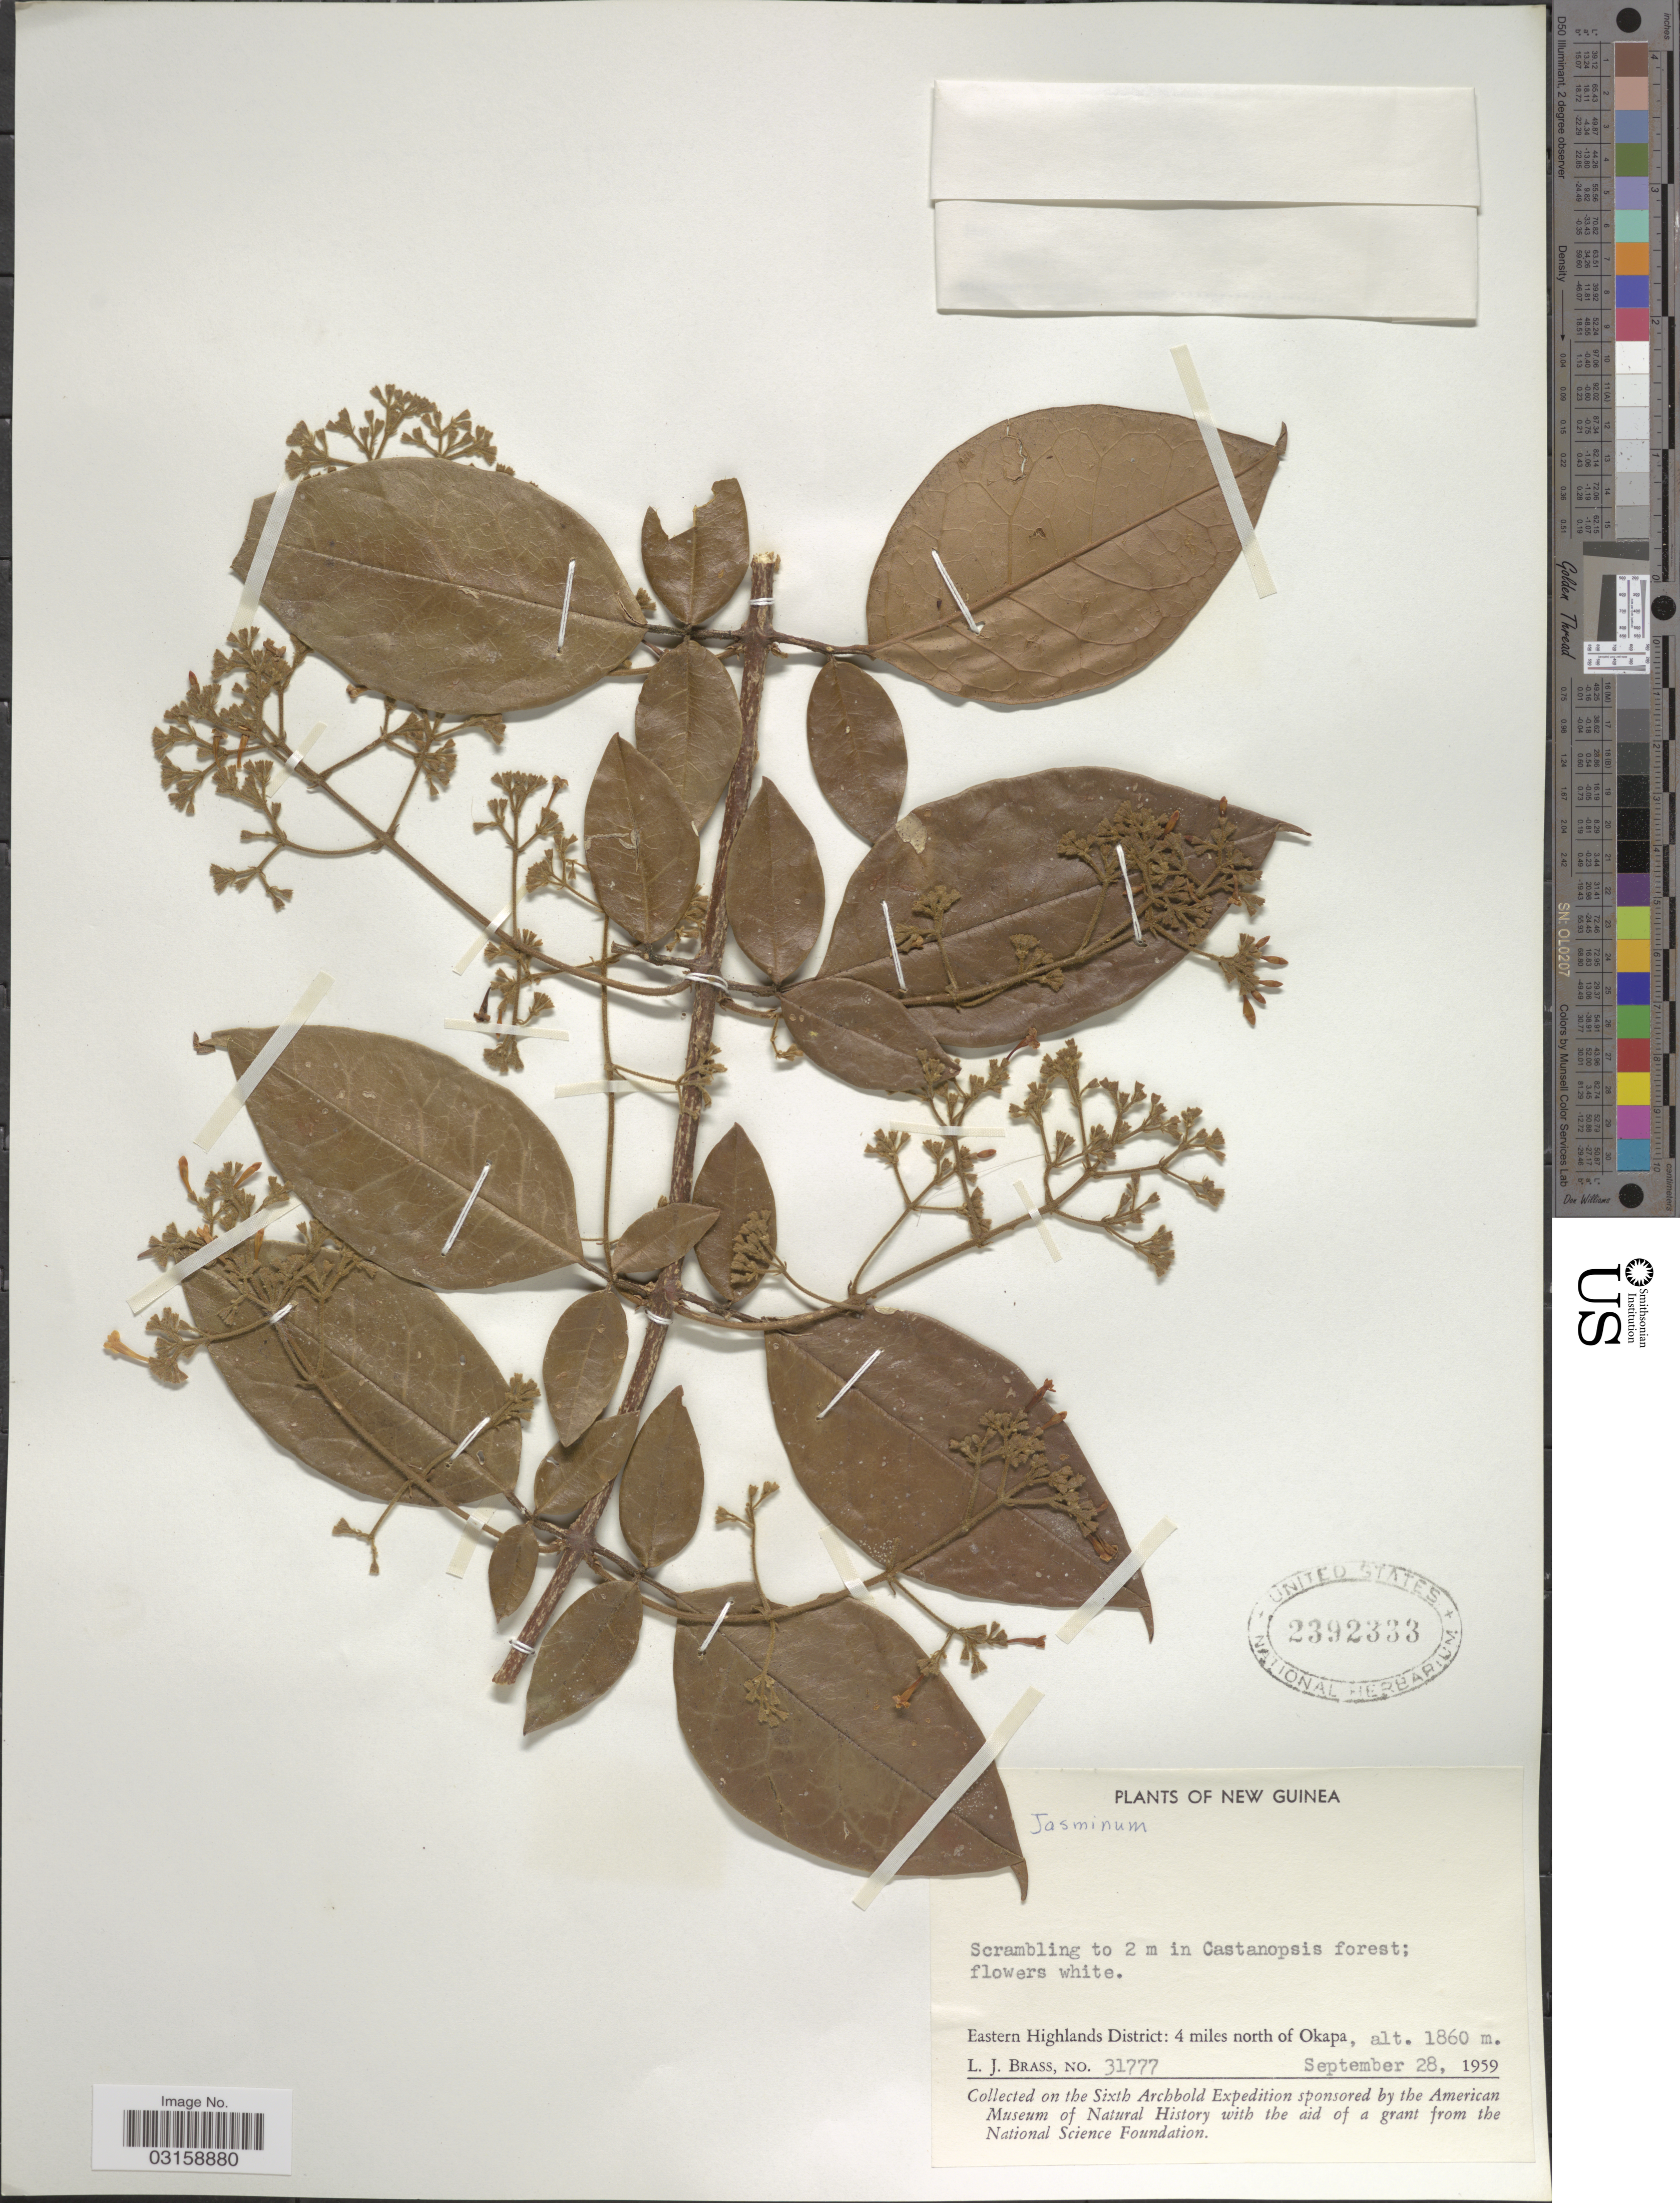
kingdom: Plantae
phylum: Tracheophyta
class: Magnoliopsida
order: Lamiales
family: Oleaceae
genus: Jasminum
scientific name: Jasminum sp.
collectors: L. J. Brass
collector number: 31777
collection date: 1959-09-28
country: Papua New Guinea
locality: New Guinea. Eastern Highlands District: 4 miles north of Okapa.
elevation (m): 1860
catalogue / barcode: US 2392333